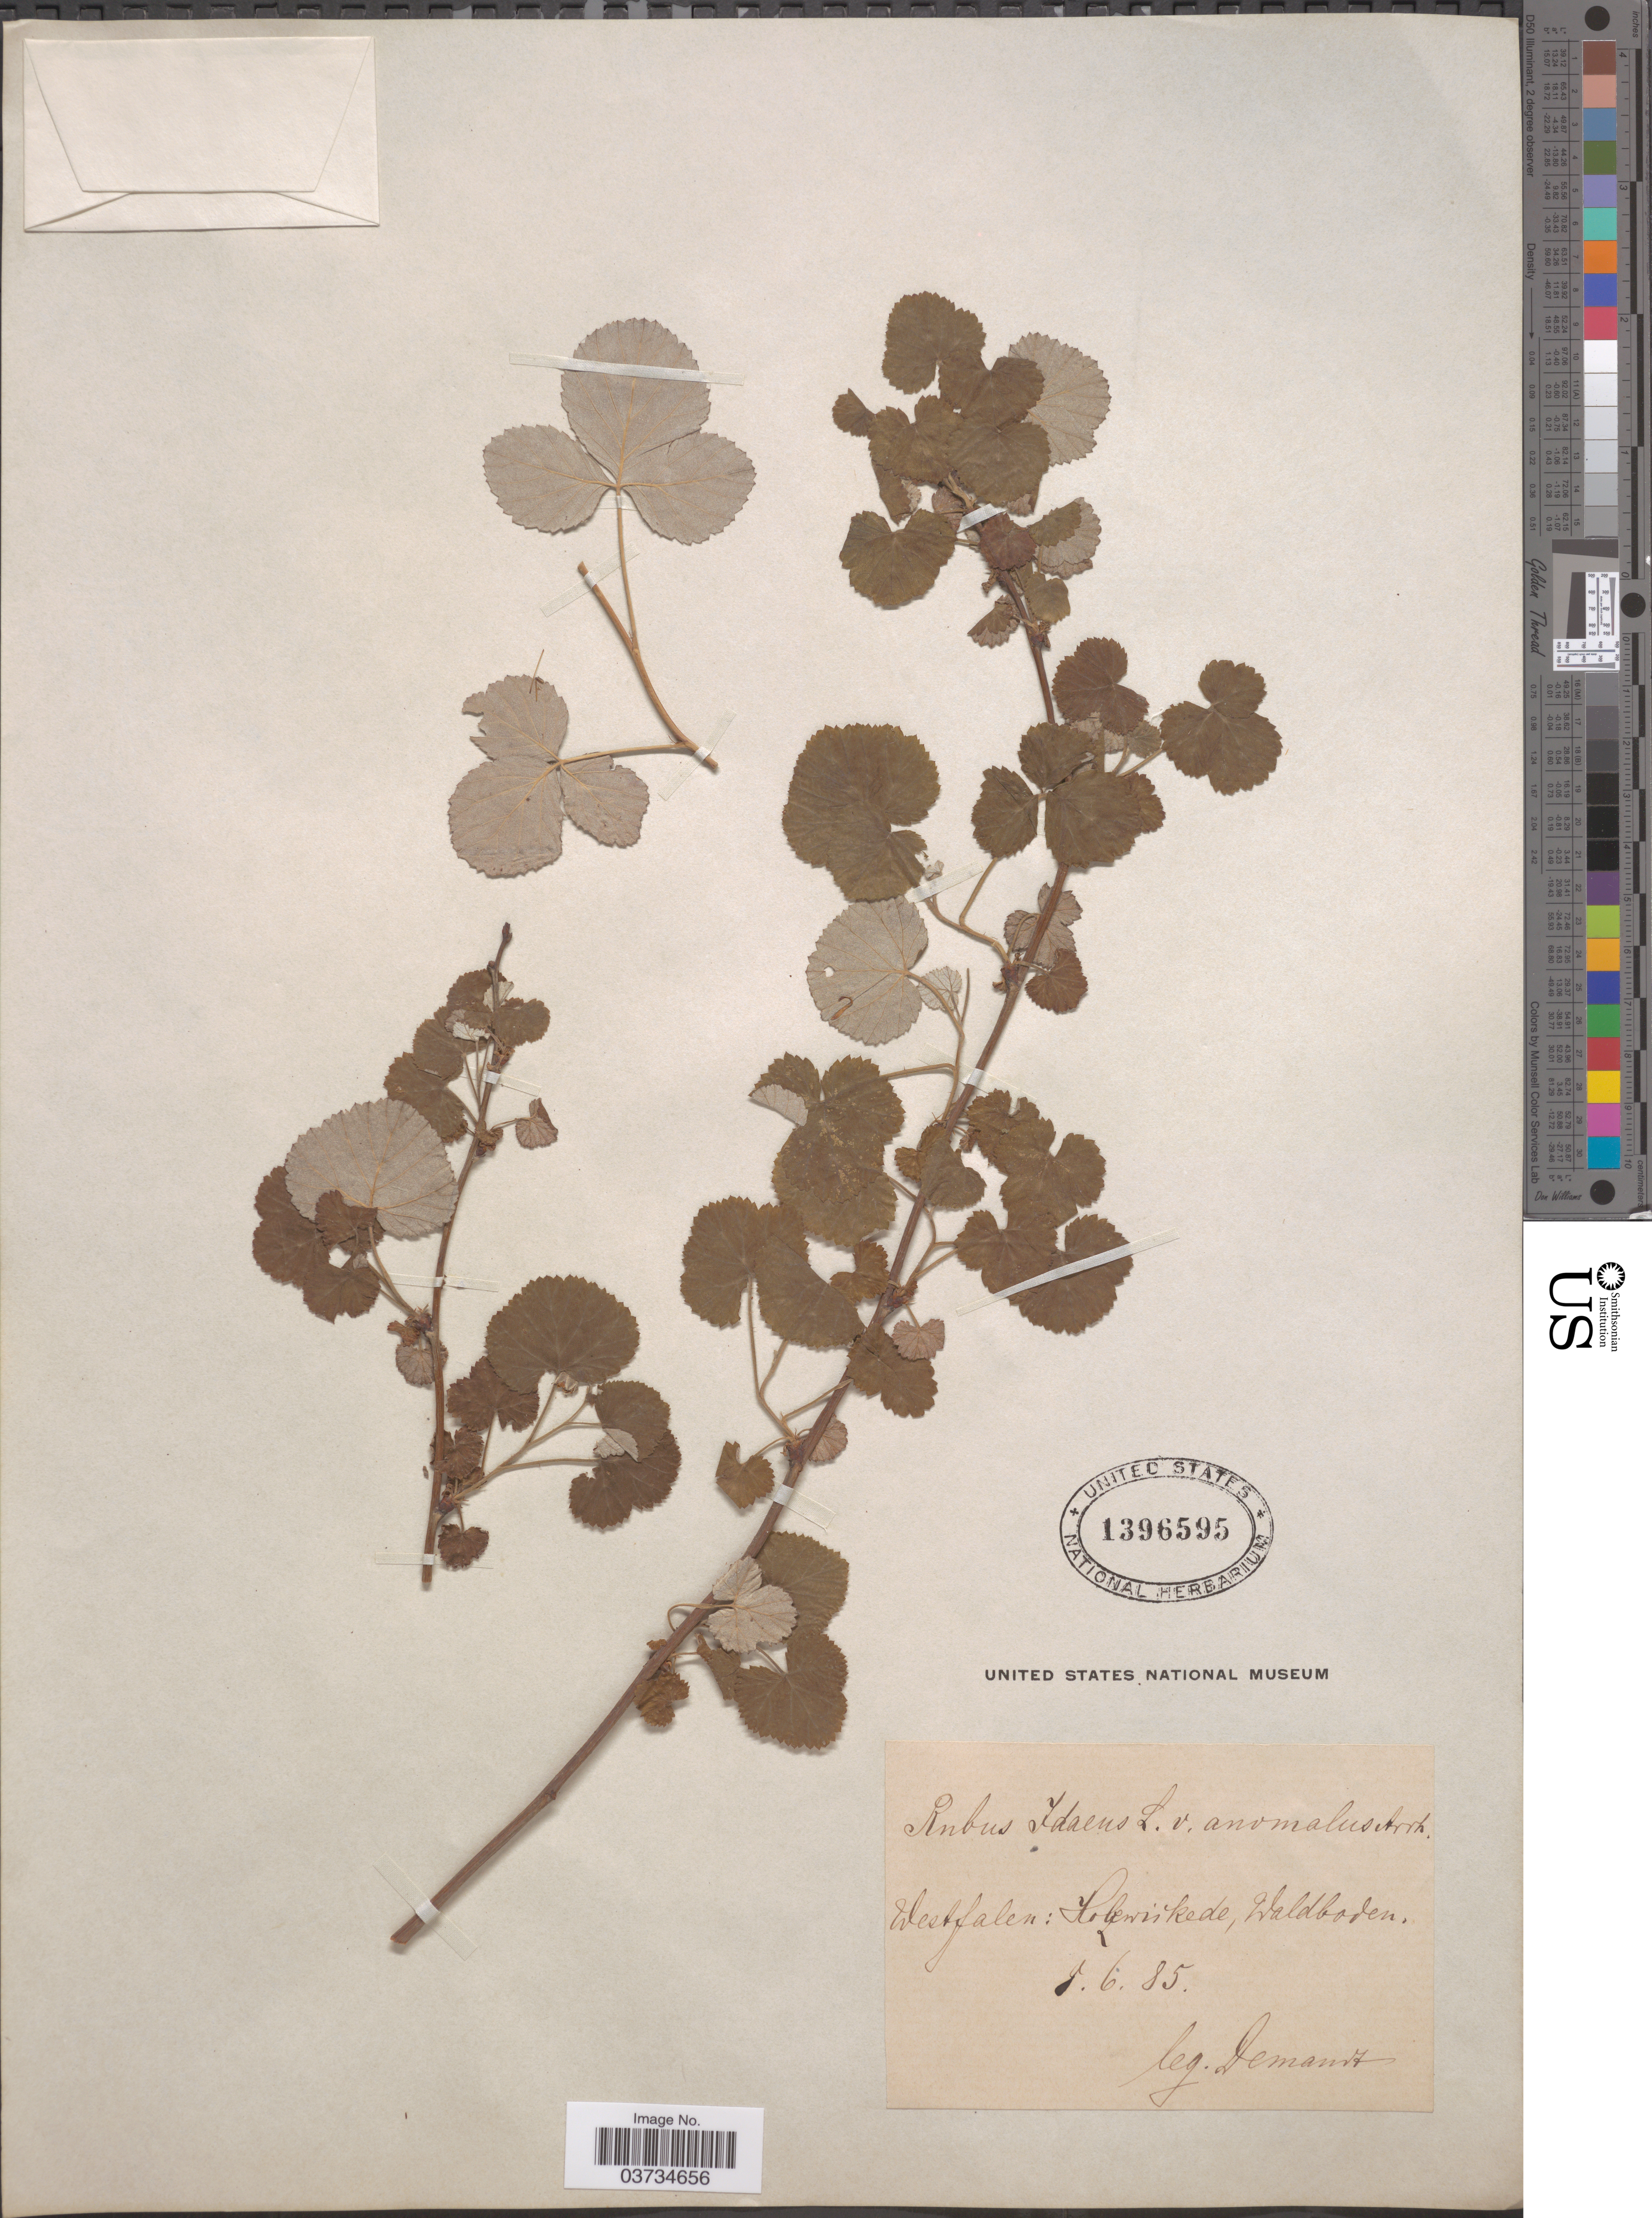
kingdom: Plantae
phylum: Tracheophyta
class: Magnoliopsida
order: Rosales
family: Rosaceae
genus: Rubus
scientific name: Rubus idaeus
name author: L.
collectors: -. Demandt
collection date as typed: Transcribed d/m/y: 9/6/85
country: Germany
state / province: Nordrhein-Westfalen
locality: Westfalen: Holzwickede, Waldboden.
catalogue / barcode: US 1396595